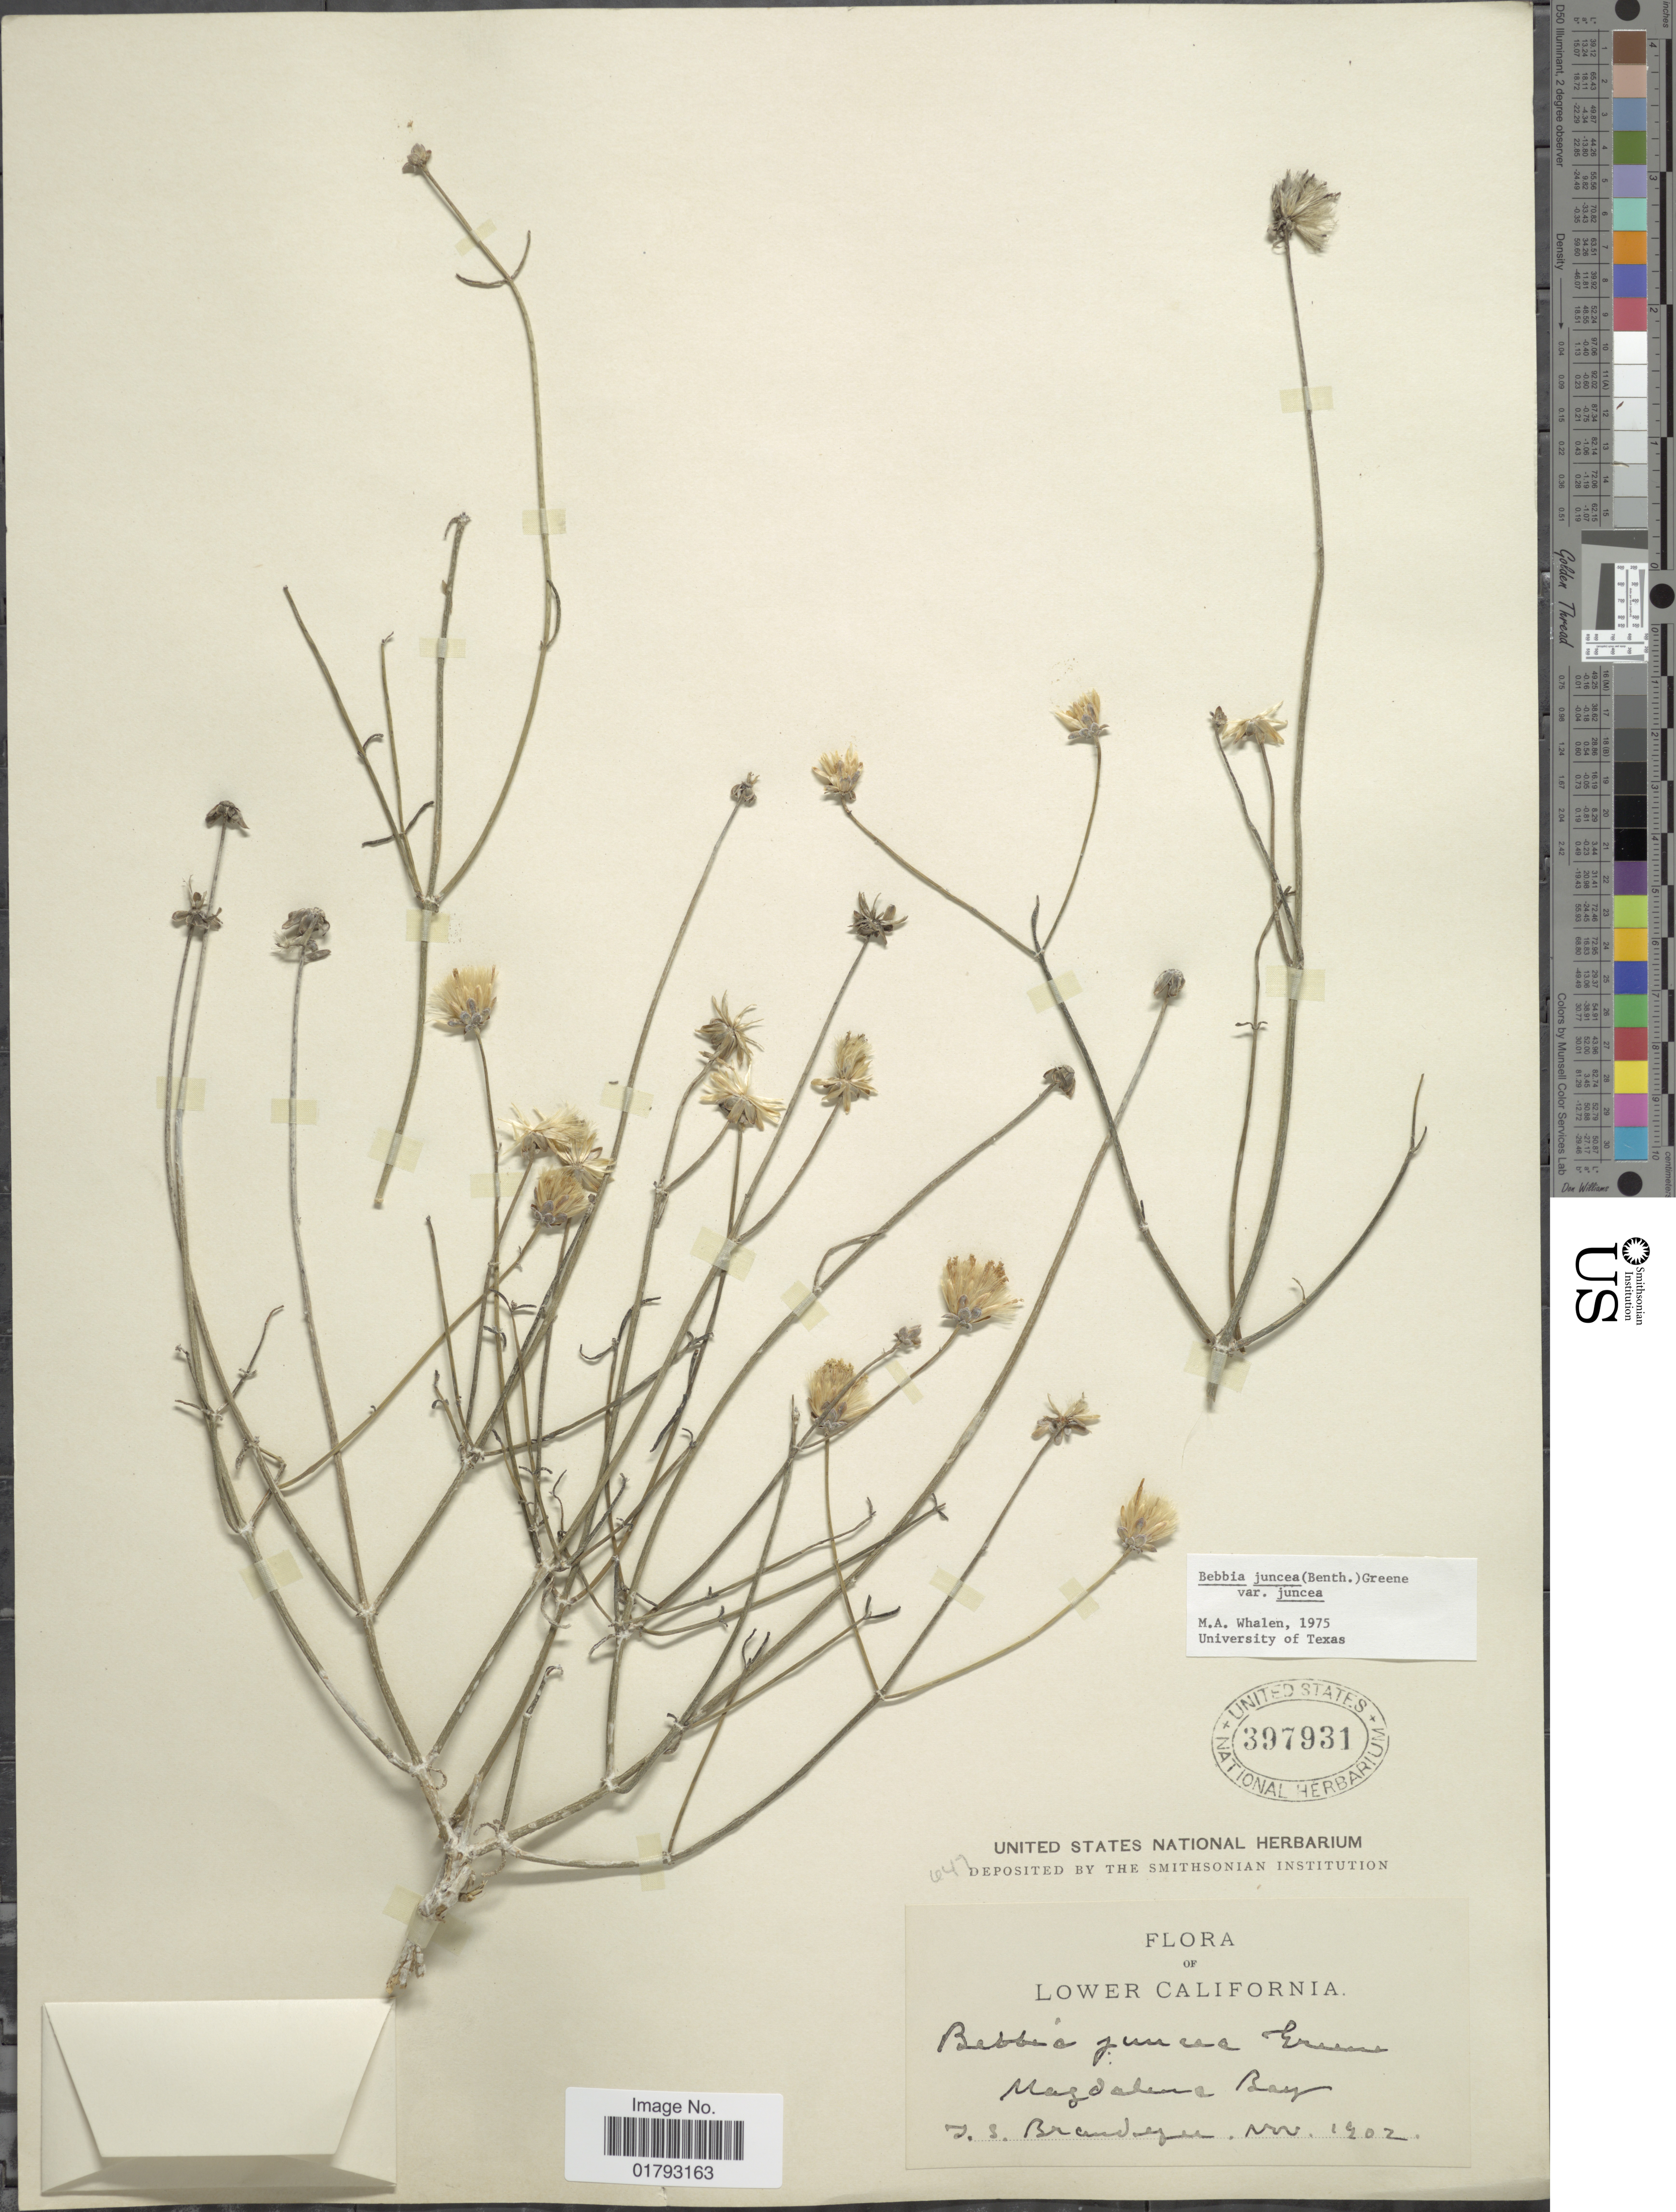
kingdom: Plantae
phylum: Tracheophyta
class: Magnoliopsida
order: Asterales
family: Asteraceae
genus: Bebbia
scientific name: Bebbia juncea var. juncea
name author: (Benth.) Greene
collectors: T. S. Brandegee (herbarium)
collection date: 1902-11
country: Mexico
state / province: Baja California Sur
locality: Lower California. Magdalena Bay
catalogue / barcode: US 397931